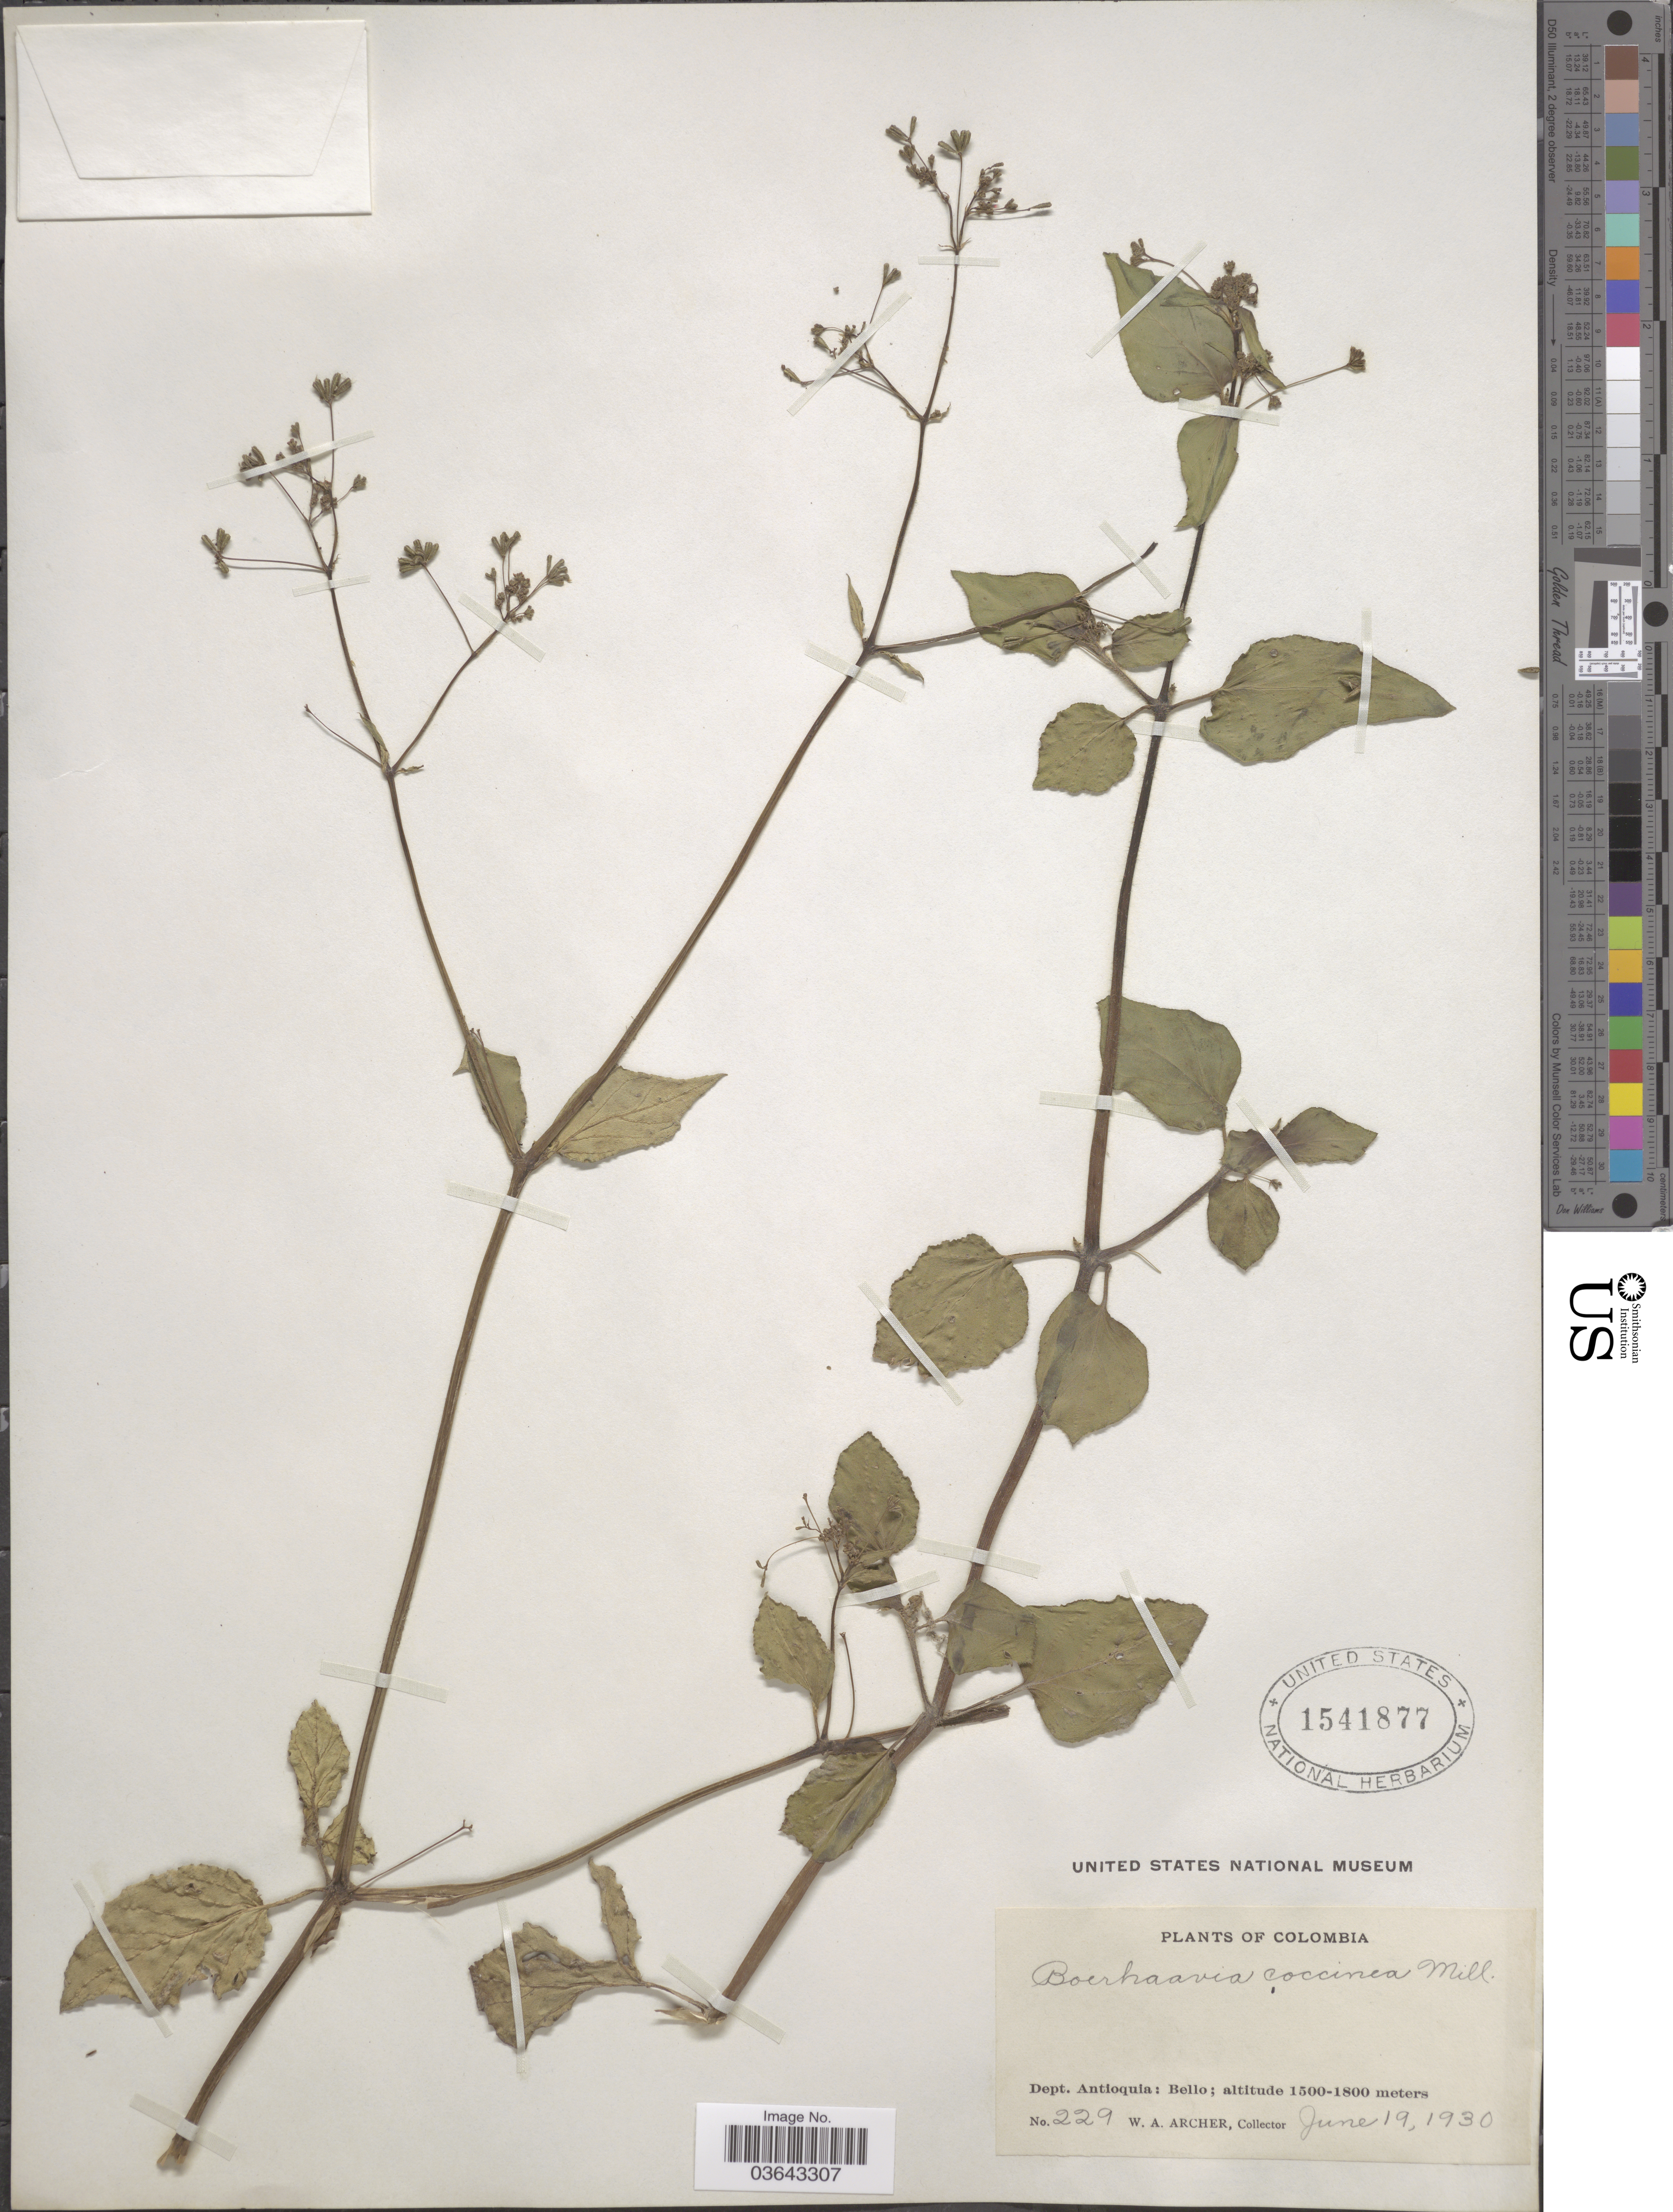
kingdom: Plantae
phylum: Tracheophyta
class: Magnoliopsida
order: Caryophyllales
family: Nyctaginaceae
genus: Boerhavia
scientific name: Boerhavia diffusa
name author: L.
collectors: W. Archer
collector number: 229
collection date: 1930-06-19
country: Colombia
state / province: Antioquia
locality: Dept. Antioquia: Bello.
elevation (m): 1500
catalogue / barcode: US 1541877